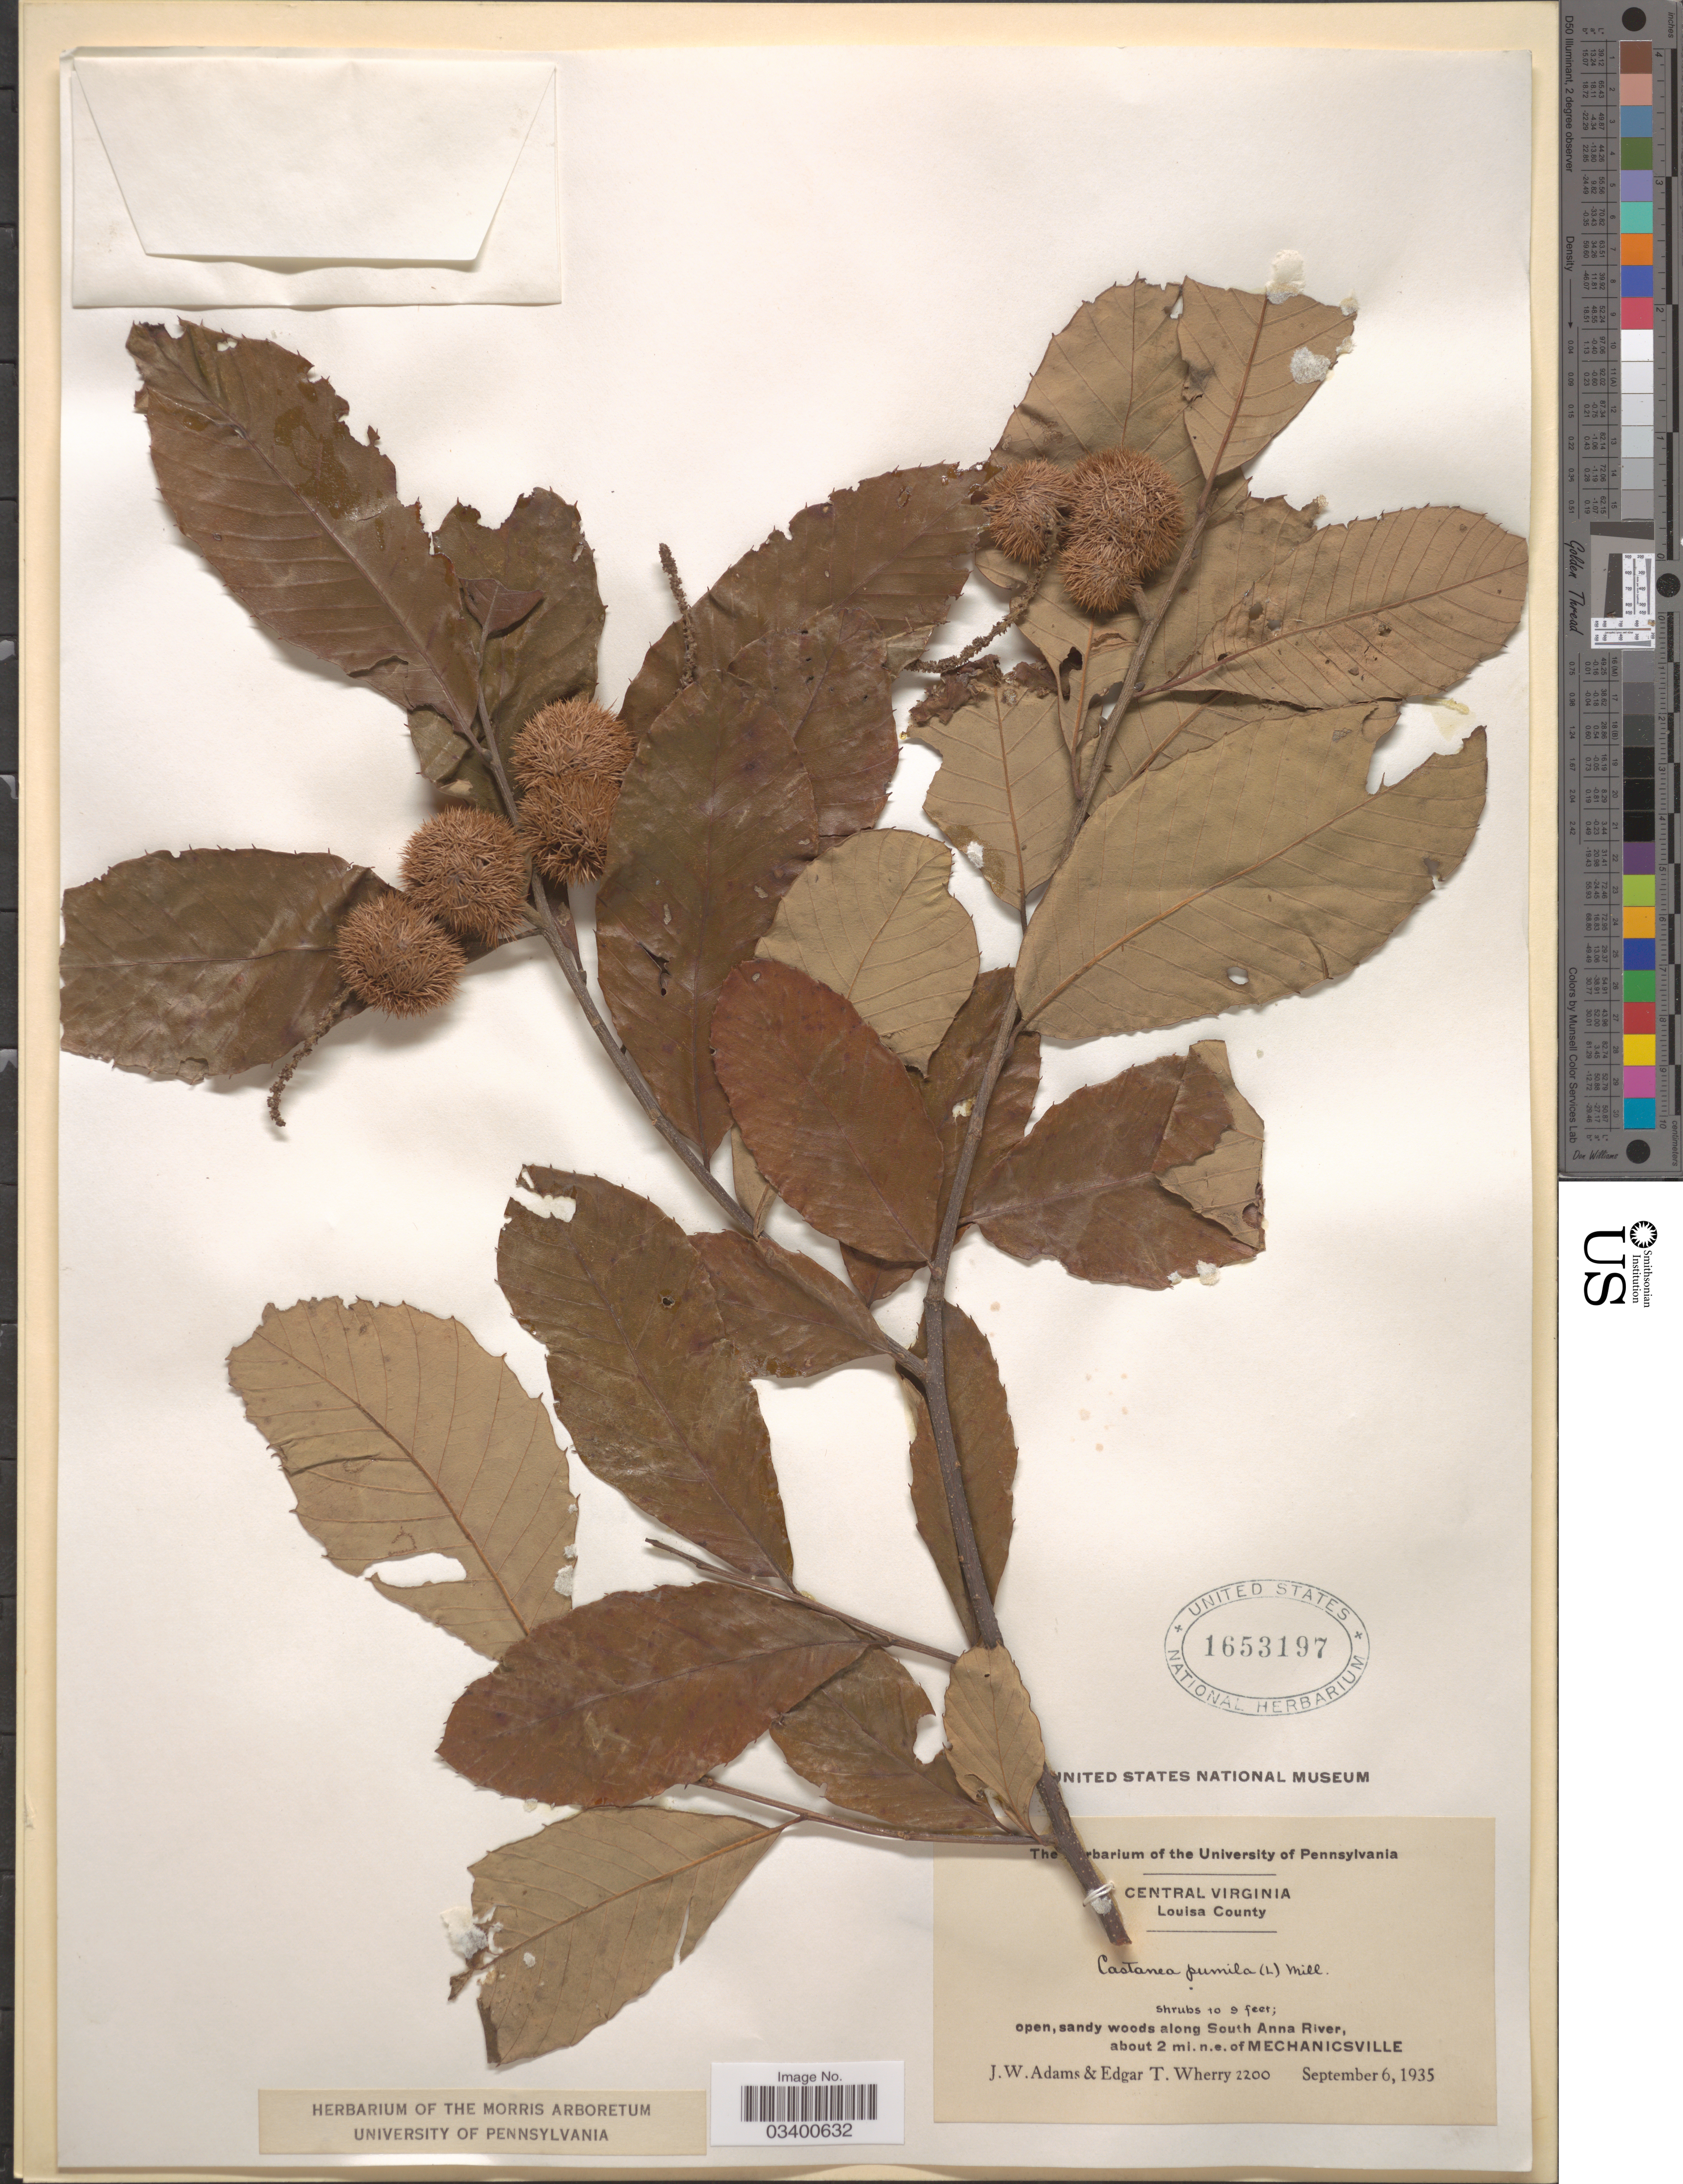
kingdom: Plantae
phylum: Tracheophyta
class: Magnoliopsida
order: Fagales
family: Fagaceae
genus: Castanea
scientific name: Castanea pumila var. pumila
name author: (L.) Mill.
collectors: J. Adams & E. T. Wherry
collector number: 2200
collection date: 1935-09-06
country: United States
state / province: Virginia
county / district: Louisa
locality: Central Virginia. Along South Anna River, about 2 mi. n.e. of Mechanicsville.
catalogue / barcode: US 1653197